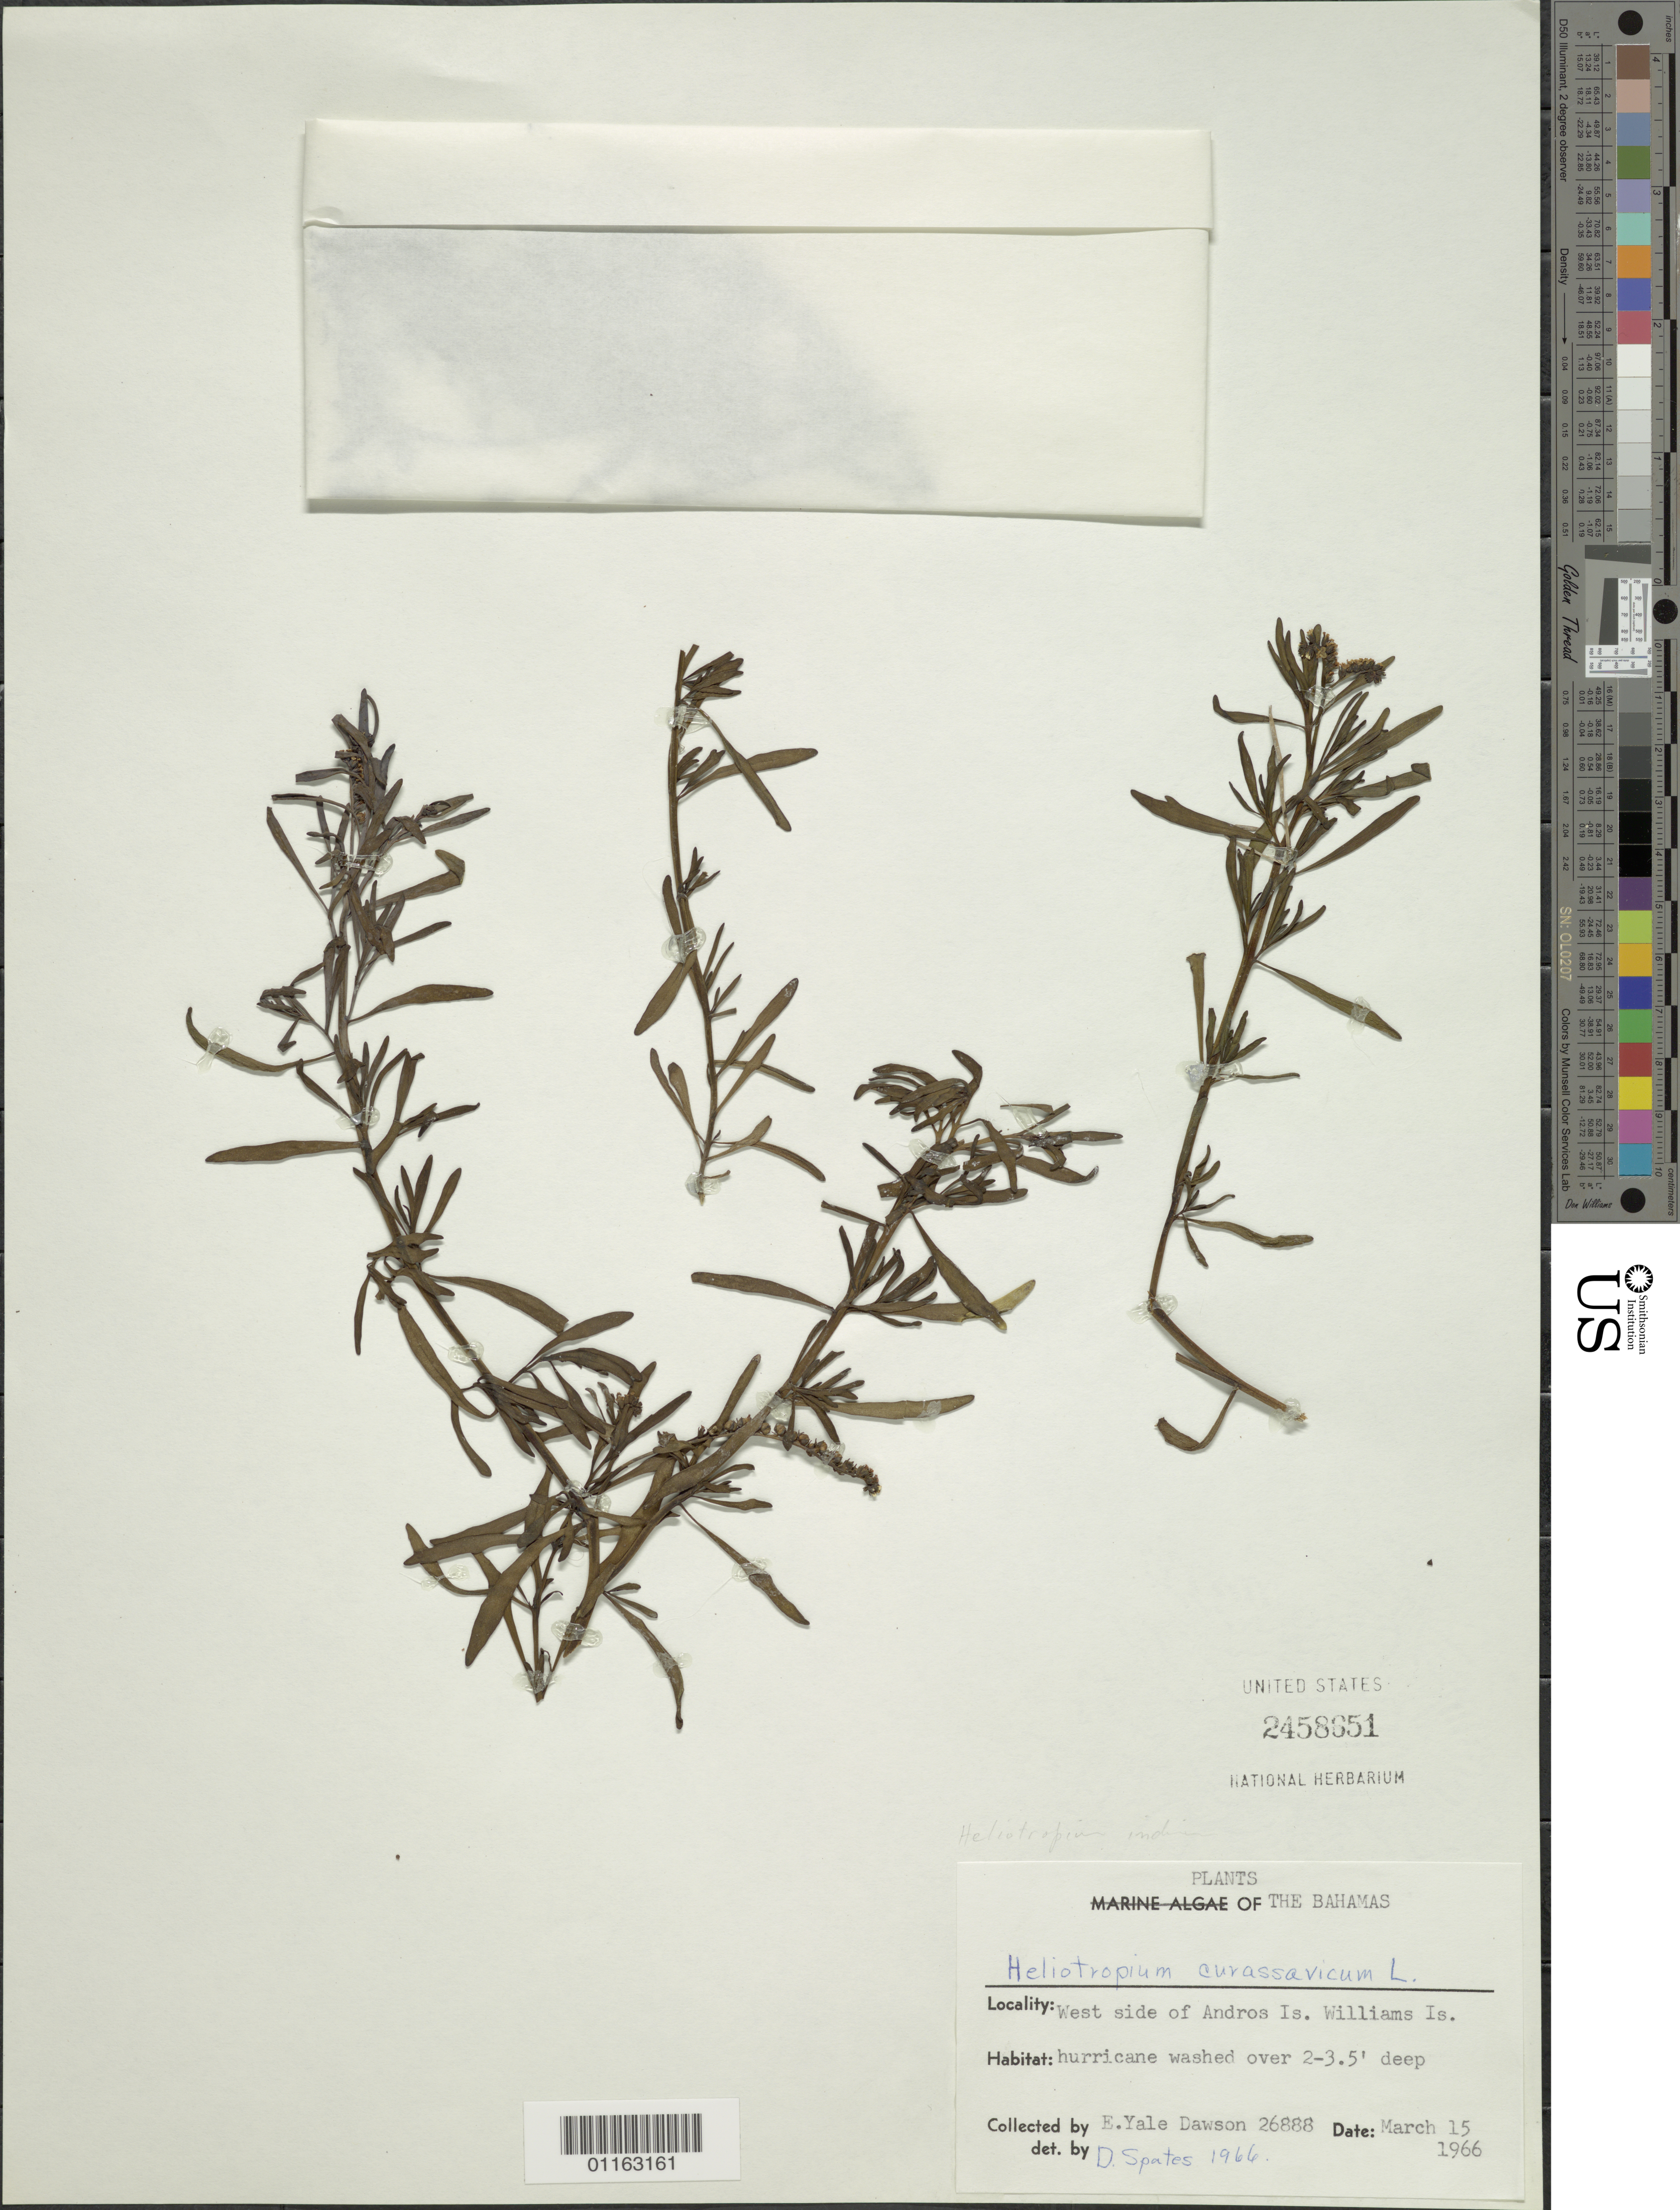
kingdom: Plantae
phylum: Tracheophyta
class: Magnoliopsida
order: Boraginales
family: Heliotropiaceae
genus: Heliotropium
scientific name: Heliotropium curassavicum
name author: L.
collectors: E. Y. Dawson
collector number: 26888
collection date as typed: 15 Mar 1966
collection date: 1966-03-15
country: Bahamas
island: Andros I.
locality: W side of Andros Is. Williams Is.; hurricane washed over 2-3.5' deep.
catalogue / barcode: US 2458651